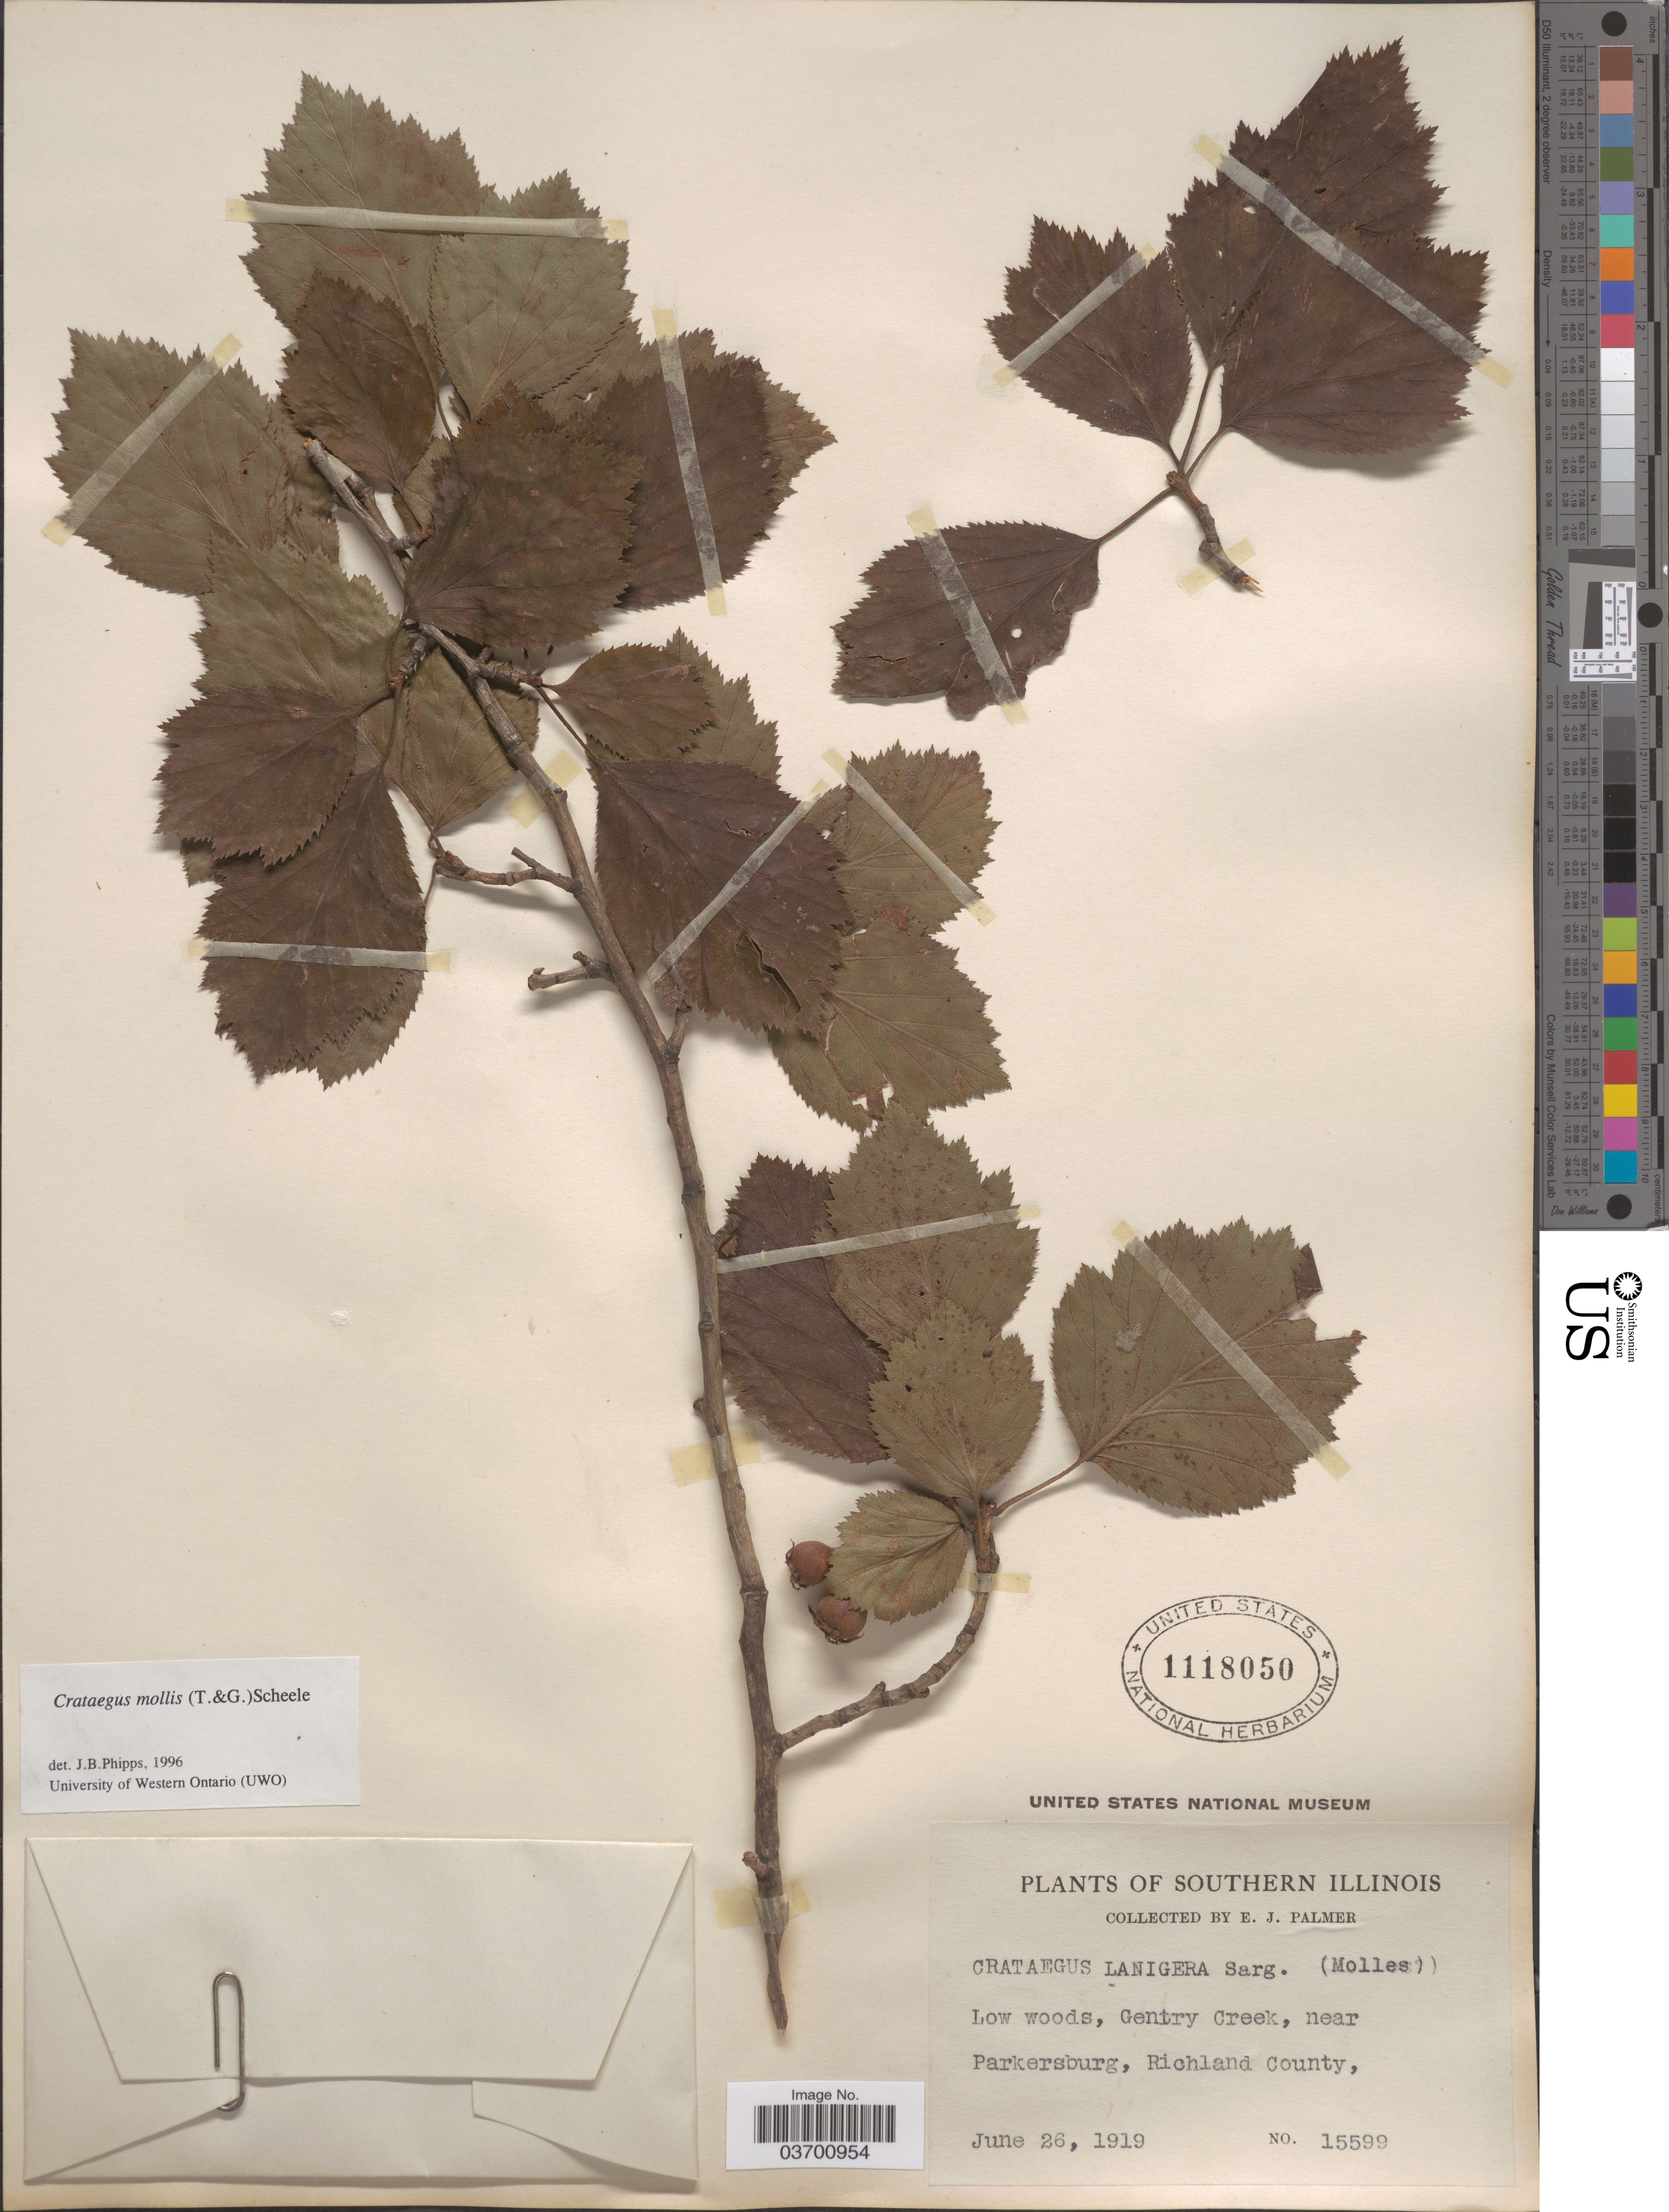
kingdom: Plantae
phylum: Tracheophyta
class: Magnoliopsida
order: Rosales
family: Rosaceae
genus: Crataegus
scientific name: Crataegus mollis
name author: (Torr. & A. Gray) Scheele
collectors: E. J. Palmer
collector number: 15599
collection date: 1919-06-26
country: United States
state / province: Illinois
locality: Southern Illinois. Low woods, Gentry Creek, near Parkersburg, Richland County.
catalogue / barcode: US 1118050